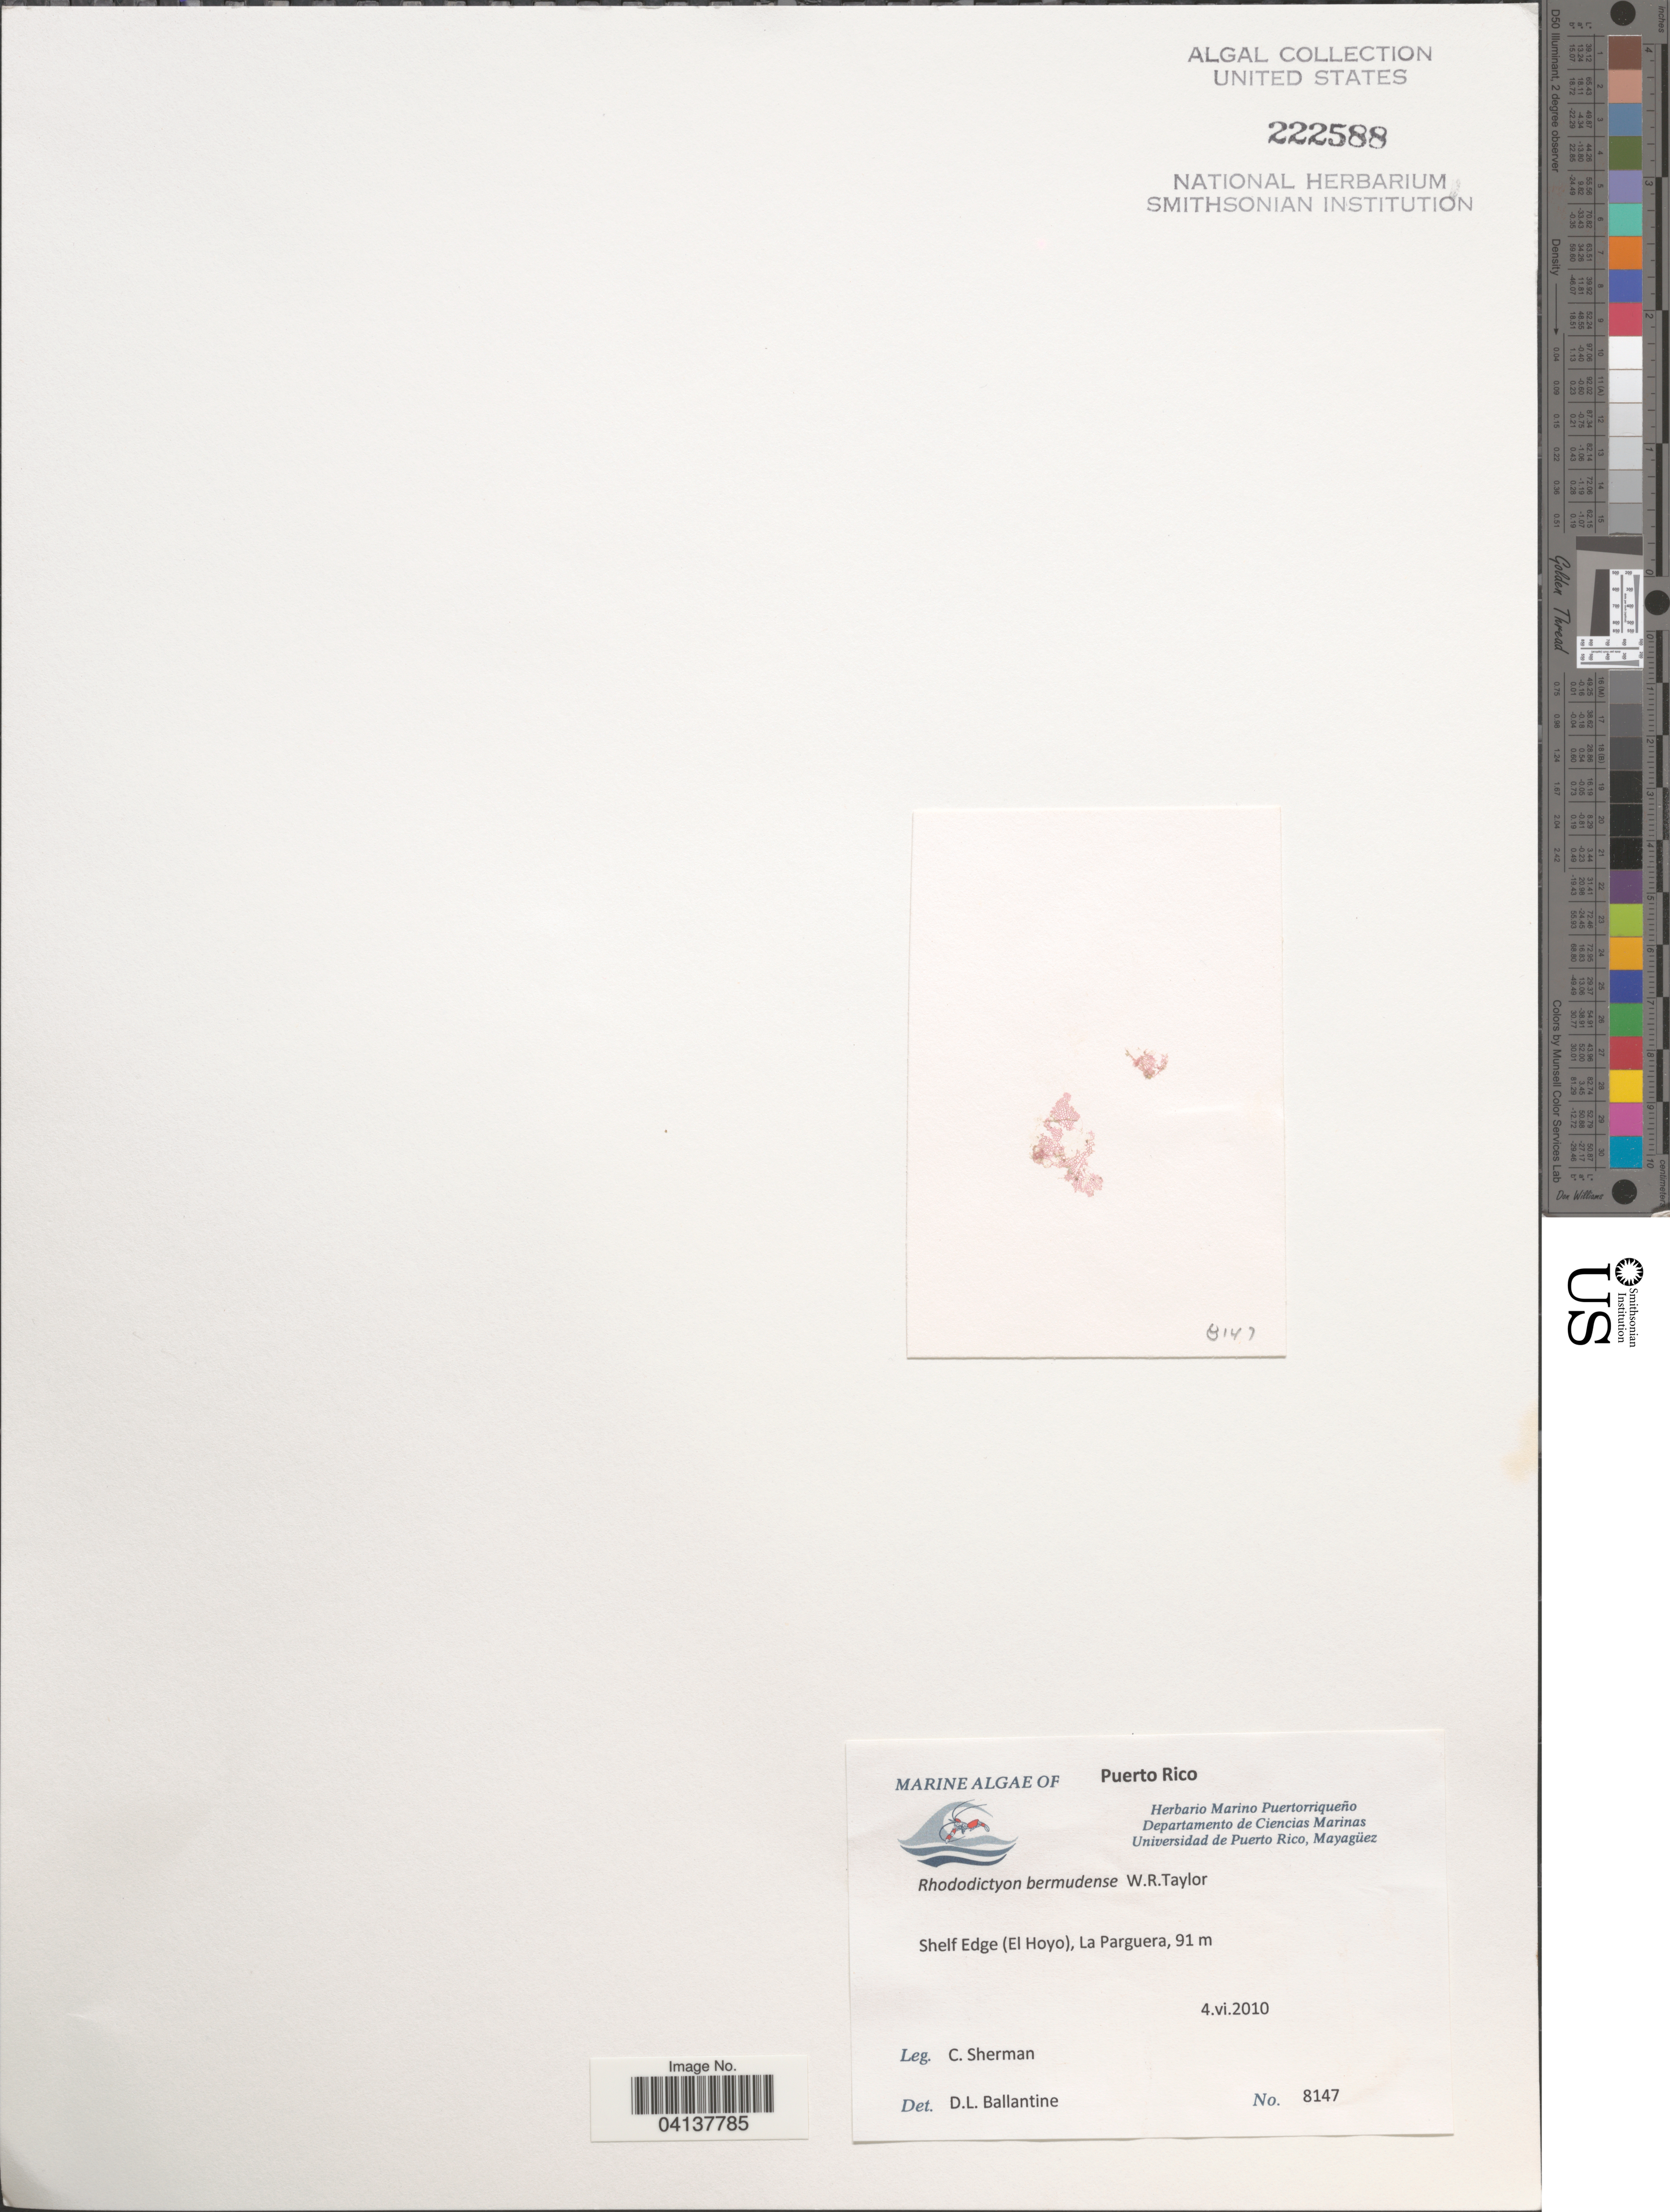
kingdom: Plantae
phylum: Rhodophyta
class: Florideophyceae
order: Ceramiales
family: Wrangeliaceae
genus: Rhododictyon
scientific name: Rhododictyon bermudense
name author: W.R. Taylor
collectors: C. Sherman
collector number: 8147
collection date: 2010-06-04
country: Puerto Rico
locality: Shelf Edge (El Hoyo), La Parguera.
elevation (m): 91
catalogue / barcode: US 222588